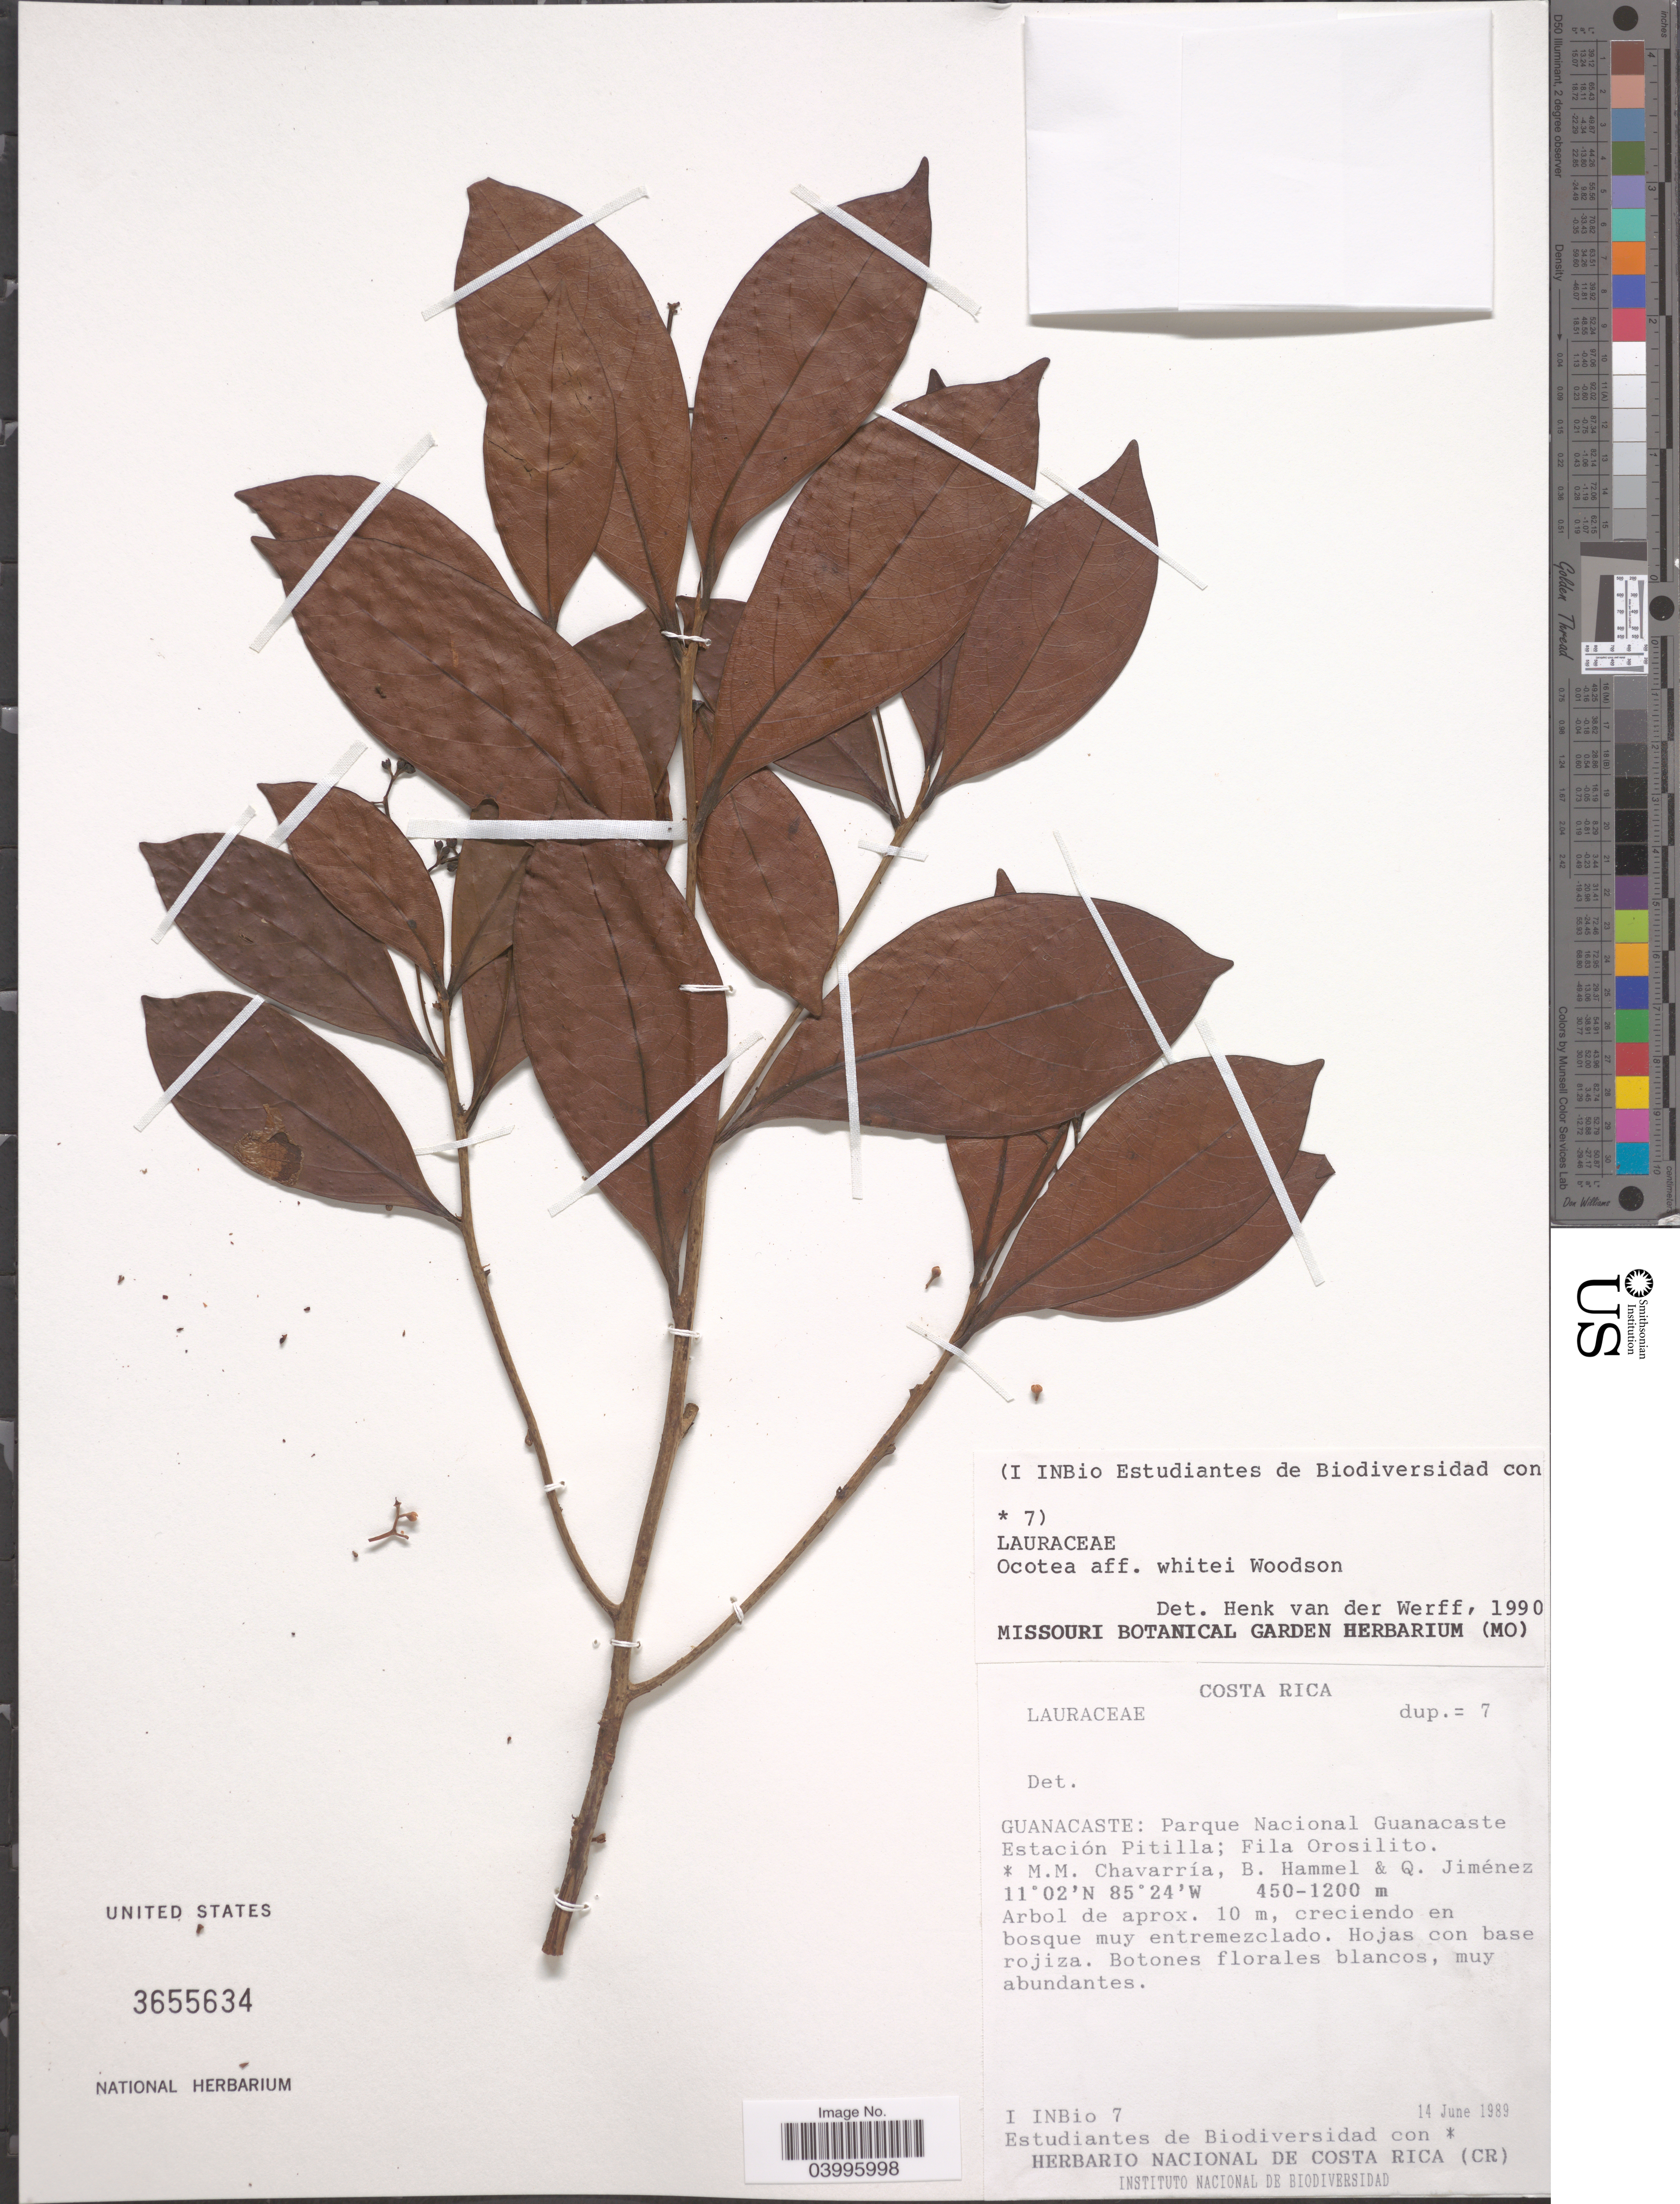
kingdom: Plantae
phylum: Tracheophyta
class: Magnoliopsida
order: Laurales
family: Lauraceae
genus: Ocotea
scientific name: Ocotea whitei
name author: Woodson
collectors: I. INBio, M. Chavarria, B. Hammel & Q. Jimenez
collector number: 7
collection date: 1989-06-14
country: Costa Rica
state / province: Guanacaste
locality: Parque Nacional Guanacaste Estación Pitilla; Fila orosilito.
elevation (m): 450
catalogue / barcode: US 3655634